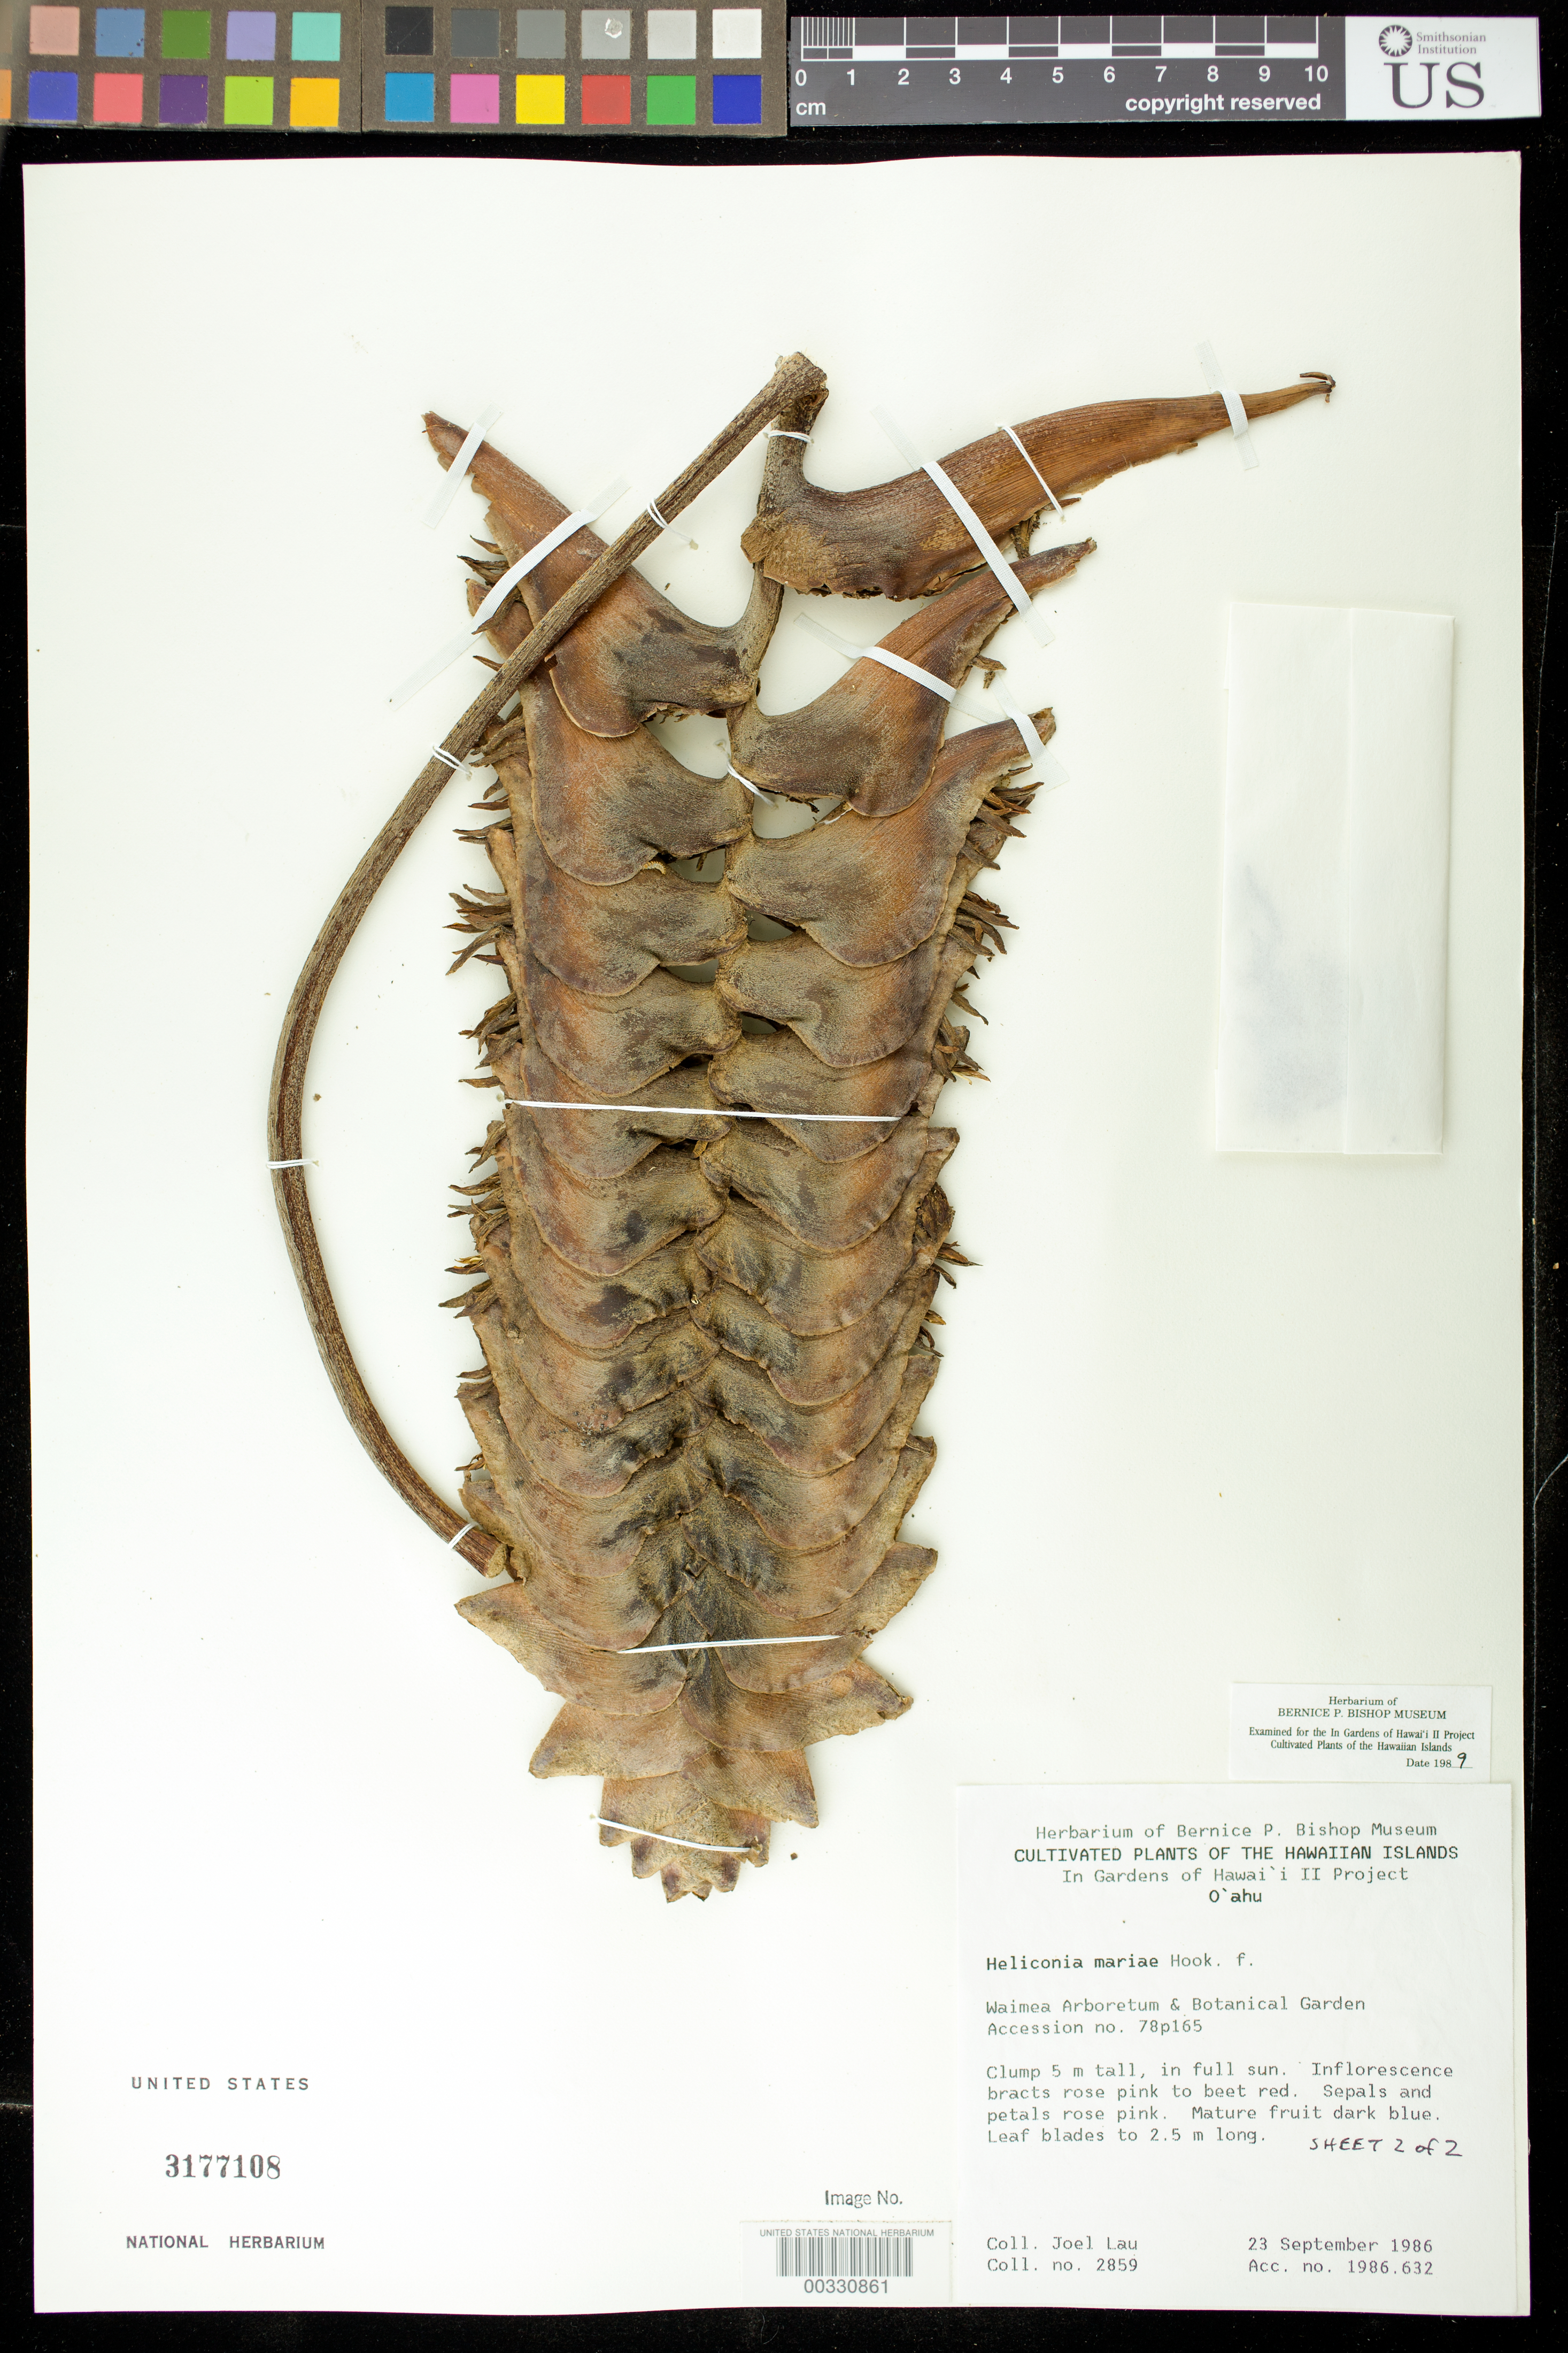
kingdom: Plantae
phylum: Tracheophyta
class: Liliopsida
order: Zingiberales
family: Heliconiaceae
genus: Heliconia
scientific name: Heliconia mariae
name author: Hook. f.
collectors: J. Lau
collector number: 2859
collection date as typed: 23 Sep 1986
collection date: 1986-09-23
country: United States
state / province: Florida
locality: Southern Florida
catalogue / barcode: US 3177108